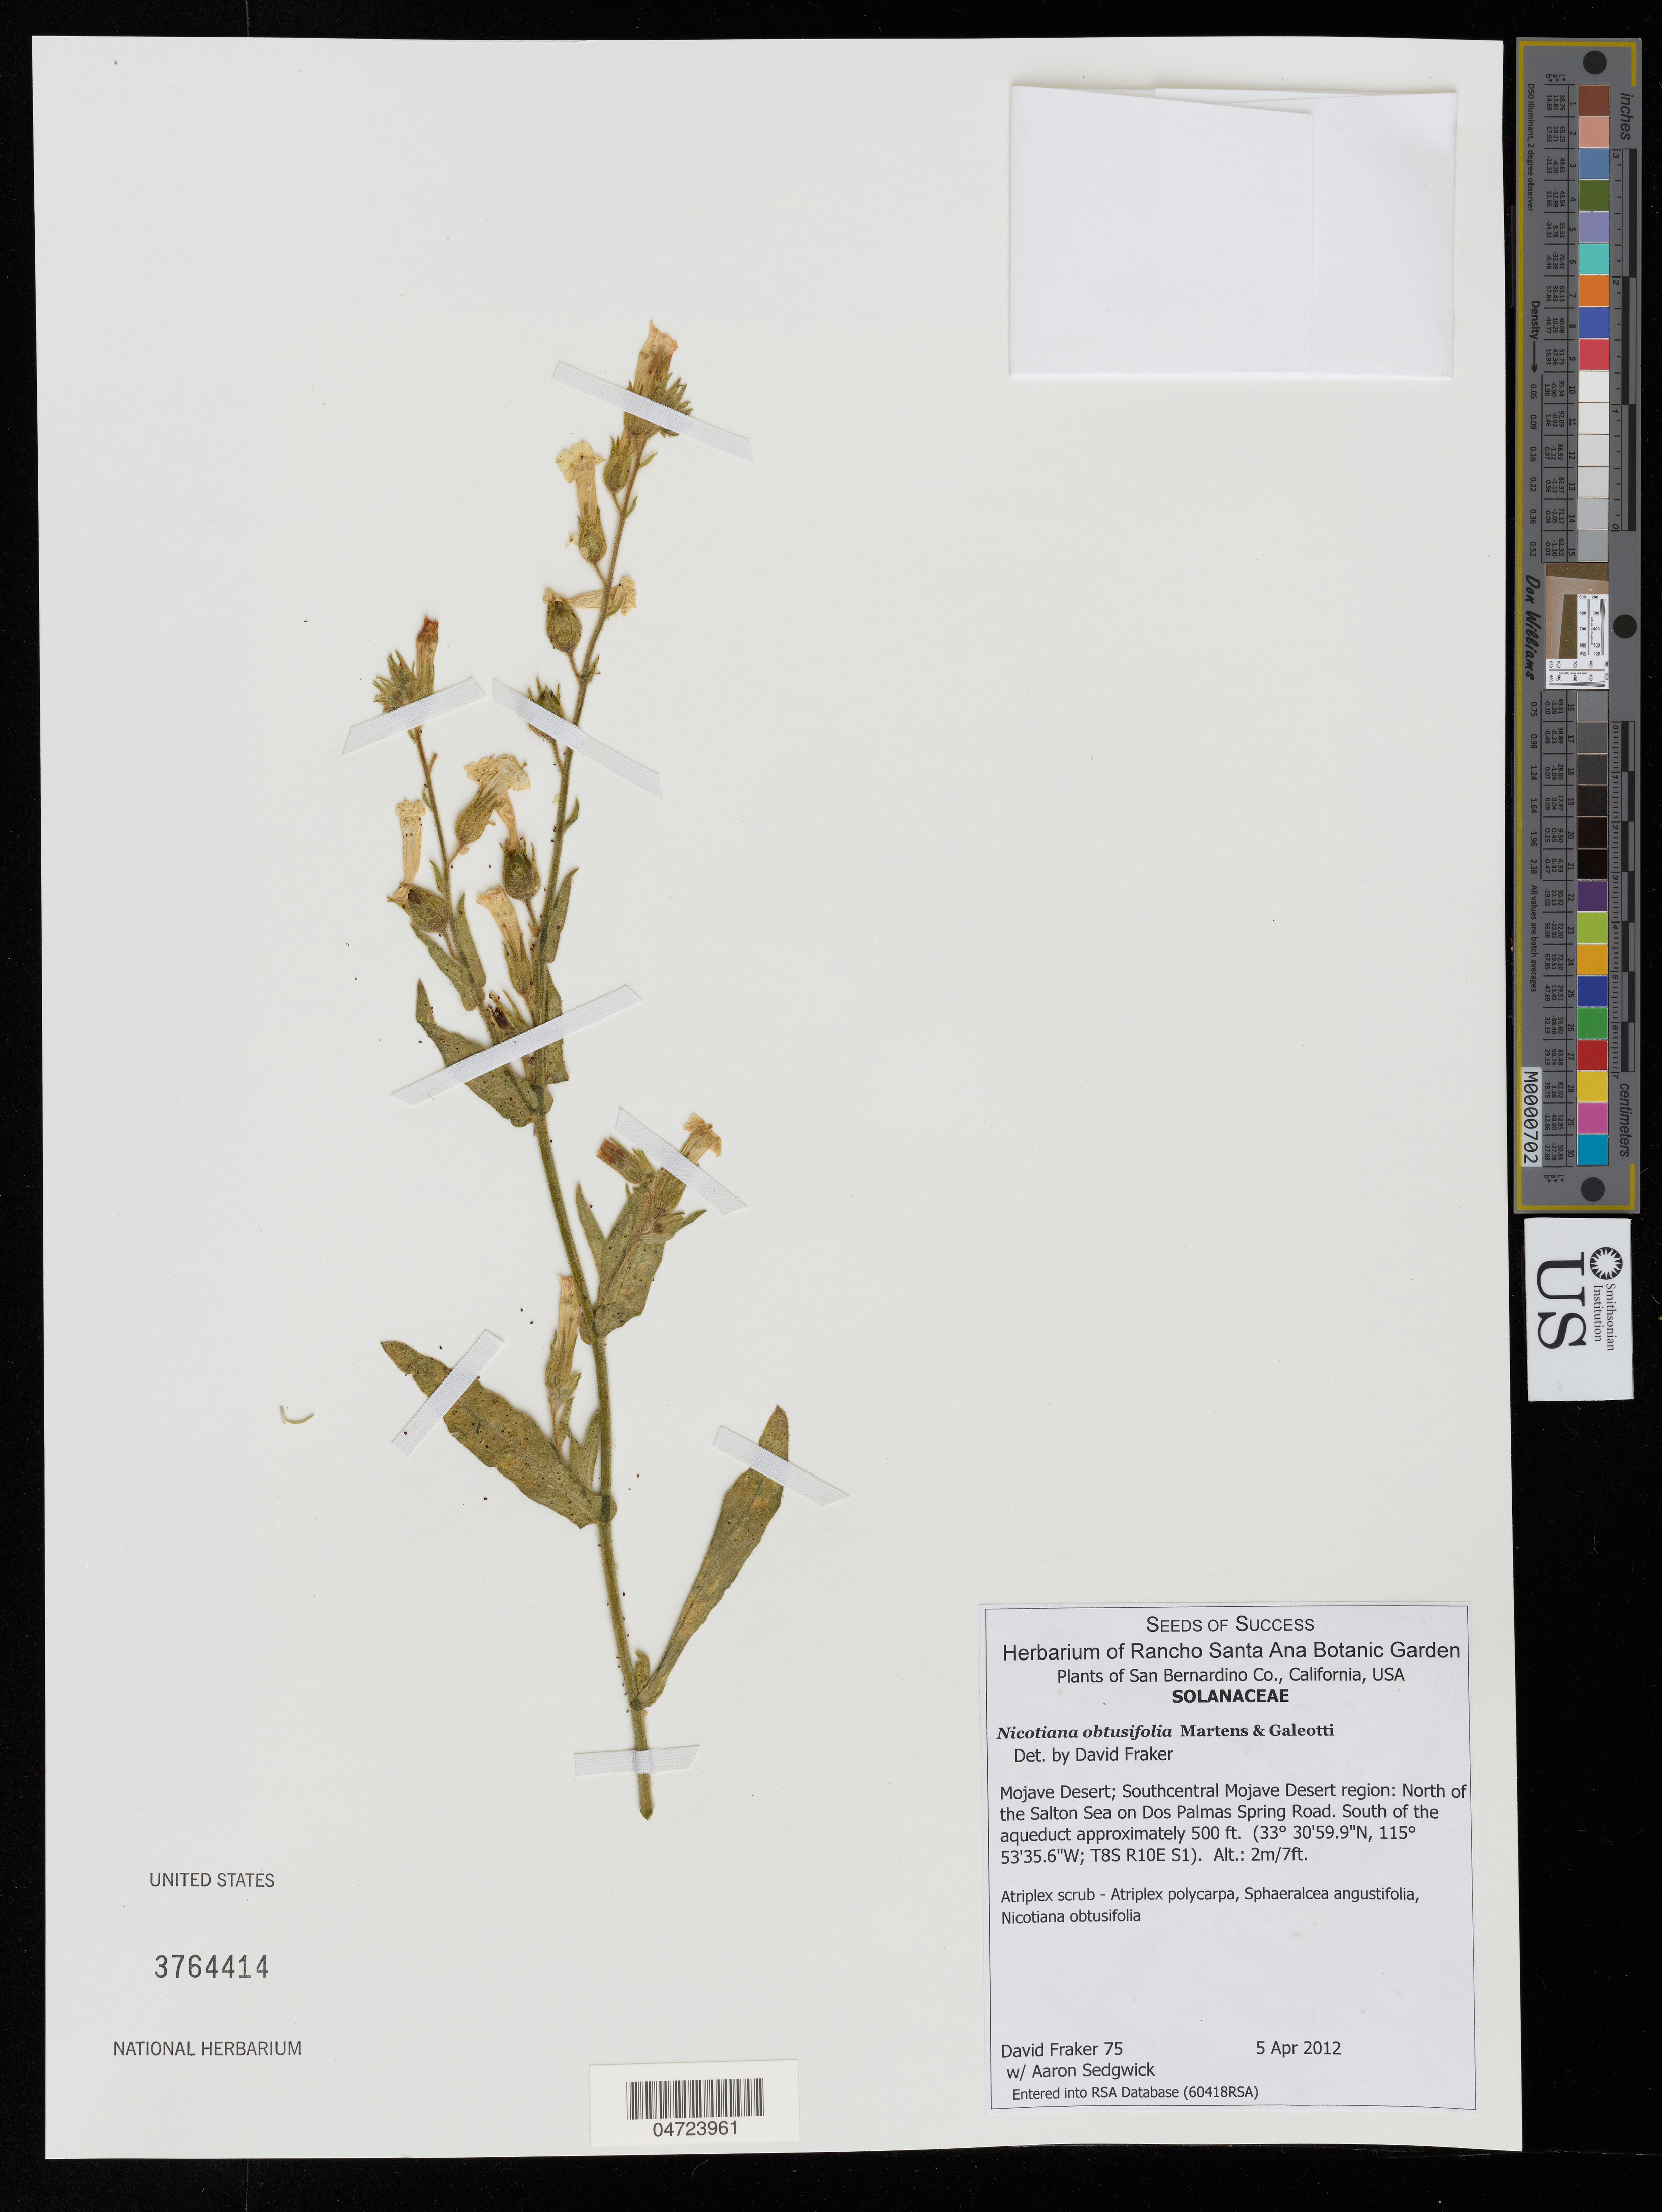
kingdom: Plantae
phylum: Tracheophyta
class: Magnoliopsida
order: Solanales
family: Solanaceae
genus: Nicotiana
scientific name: Nicotiana obtusifolia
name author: M. Martens & Galeotti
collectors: D. Fraker & A. Sedgwick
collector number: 75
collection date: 2012-04-05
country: United States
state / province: California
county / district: San Bernardino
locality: San Bernardino Co. Mojave Desert; Southcentral Mojave Desert region: North of the Salton Sea on Dos Palmas Spring Road. South of the aqueduct approximately 500 ft. (T8S R10E S1).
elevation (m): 2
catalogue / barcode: US 3764414